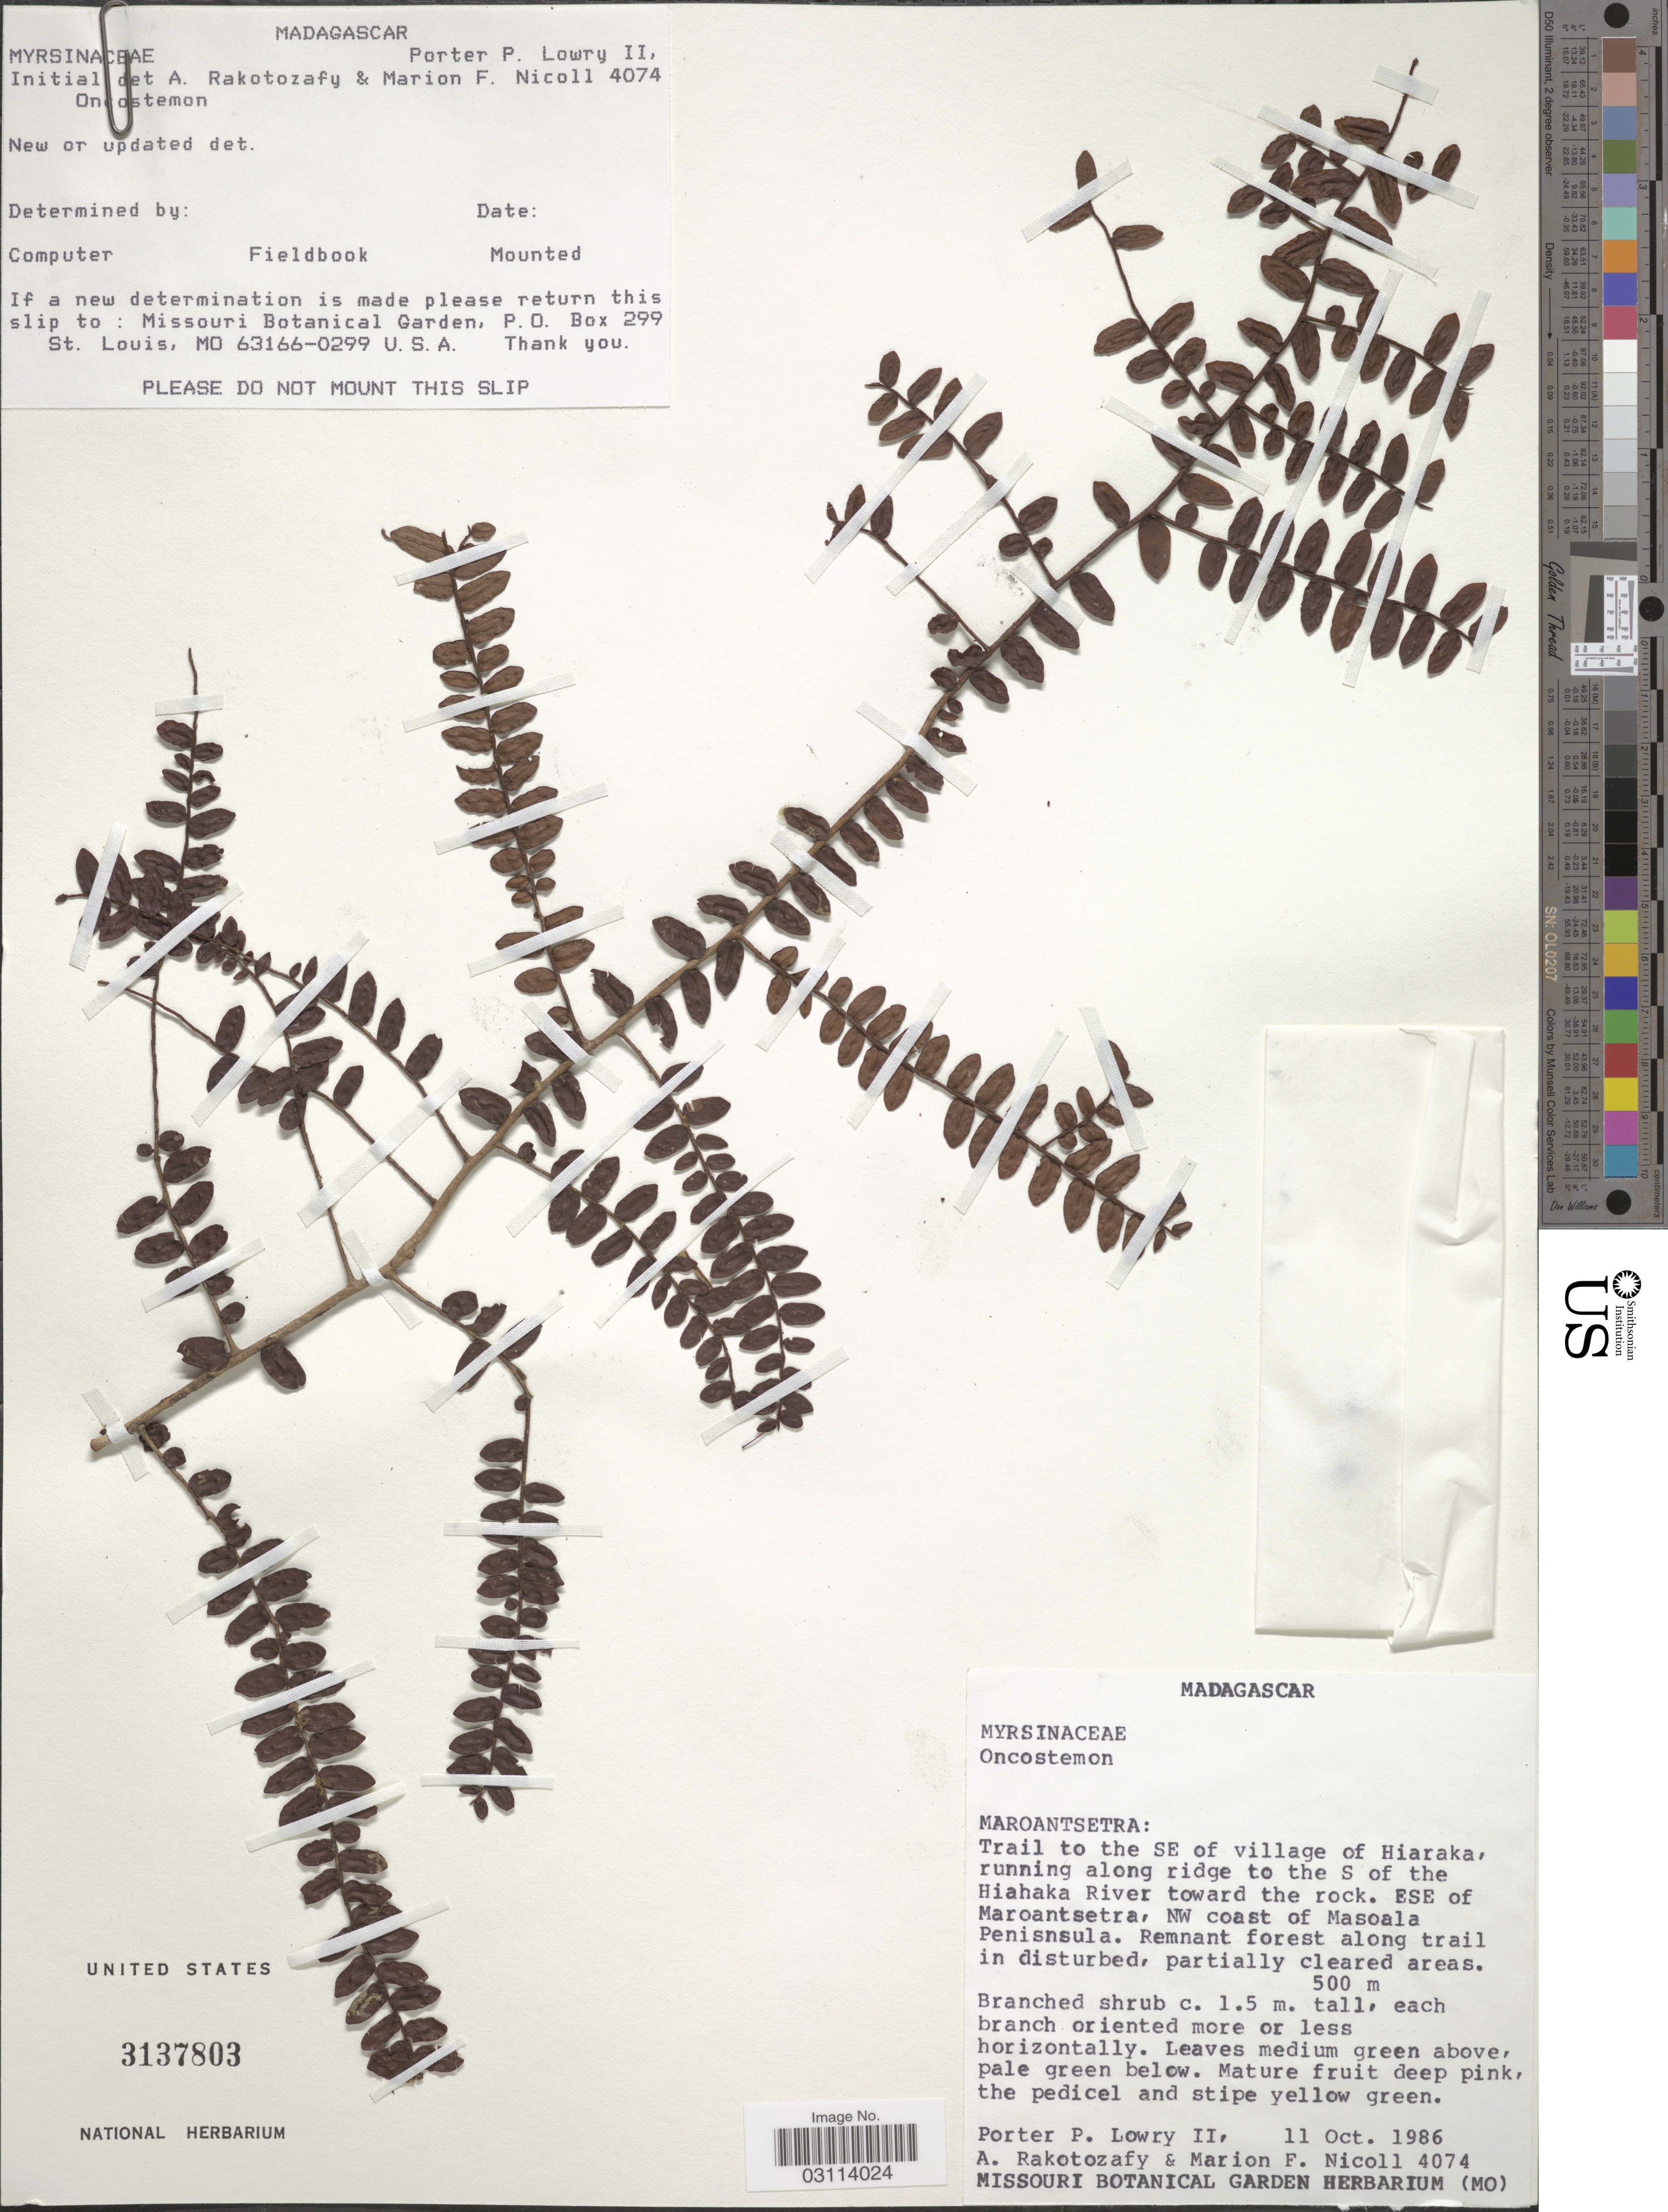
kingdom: Plantae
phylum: Tracheophyta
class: Magnoliopsida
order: Ericales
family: Primulaceae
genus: Oncostemon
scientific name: Oncostemon sp.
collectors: P. P. Lowry, A. Rakotozafy & M. F. Nicoll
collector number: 4074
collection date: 1986-10-11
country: Madagascar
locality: Maroantsetra: Trail to the SE of village of Hiaraka, running along ridge to the S of the Hiahaka River toward the rock. ESE of Maroantsetra, NW coast of Masoala Penisnsula.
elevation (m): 500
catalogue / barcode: US 3137803